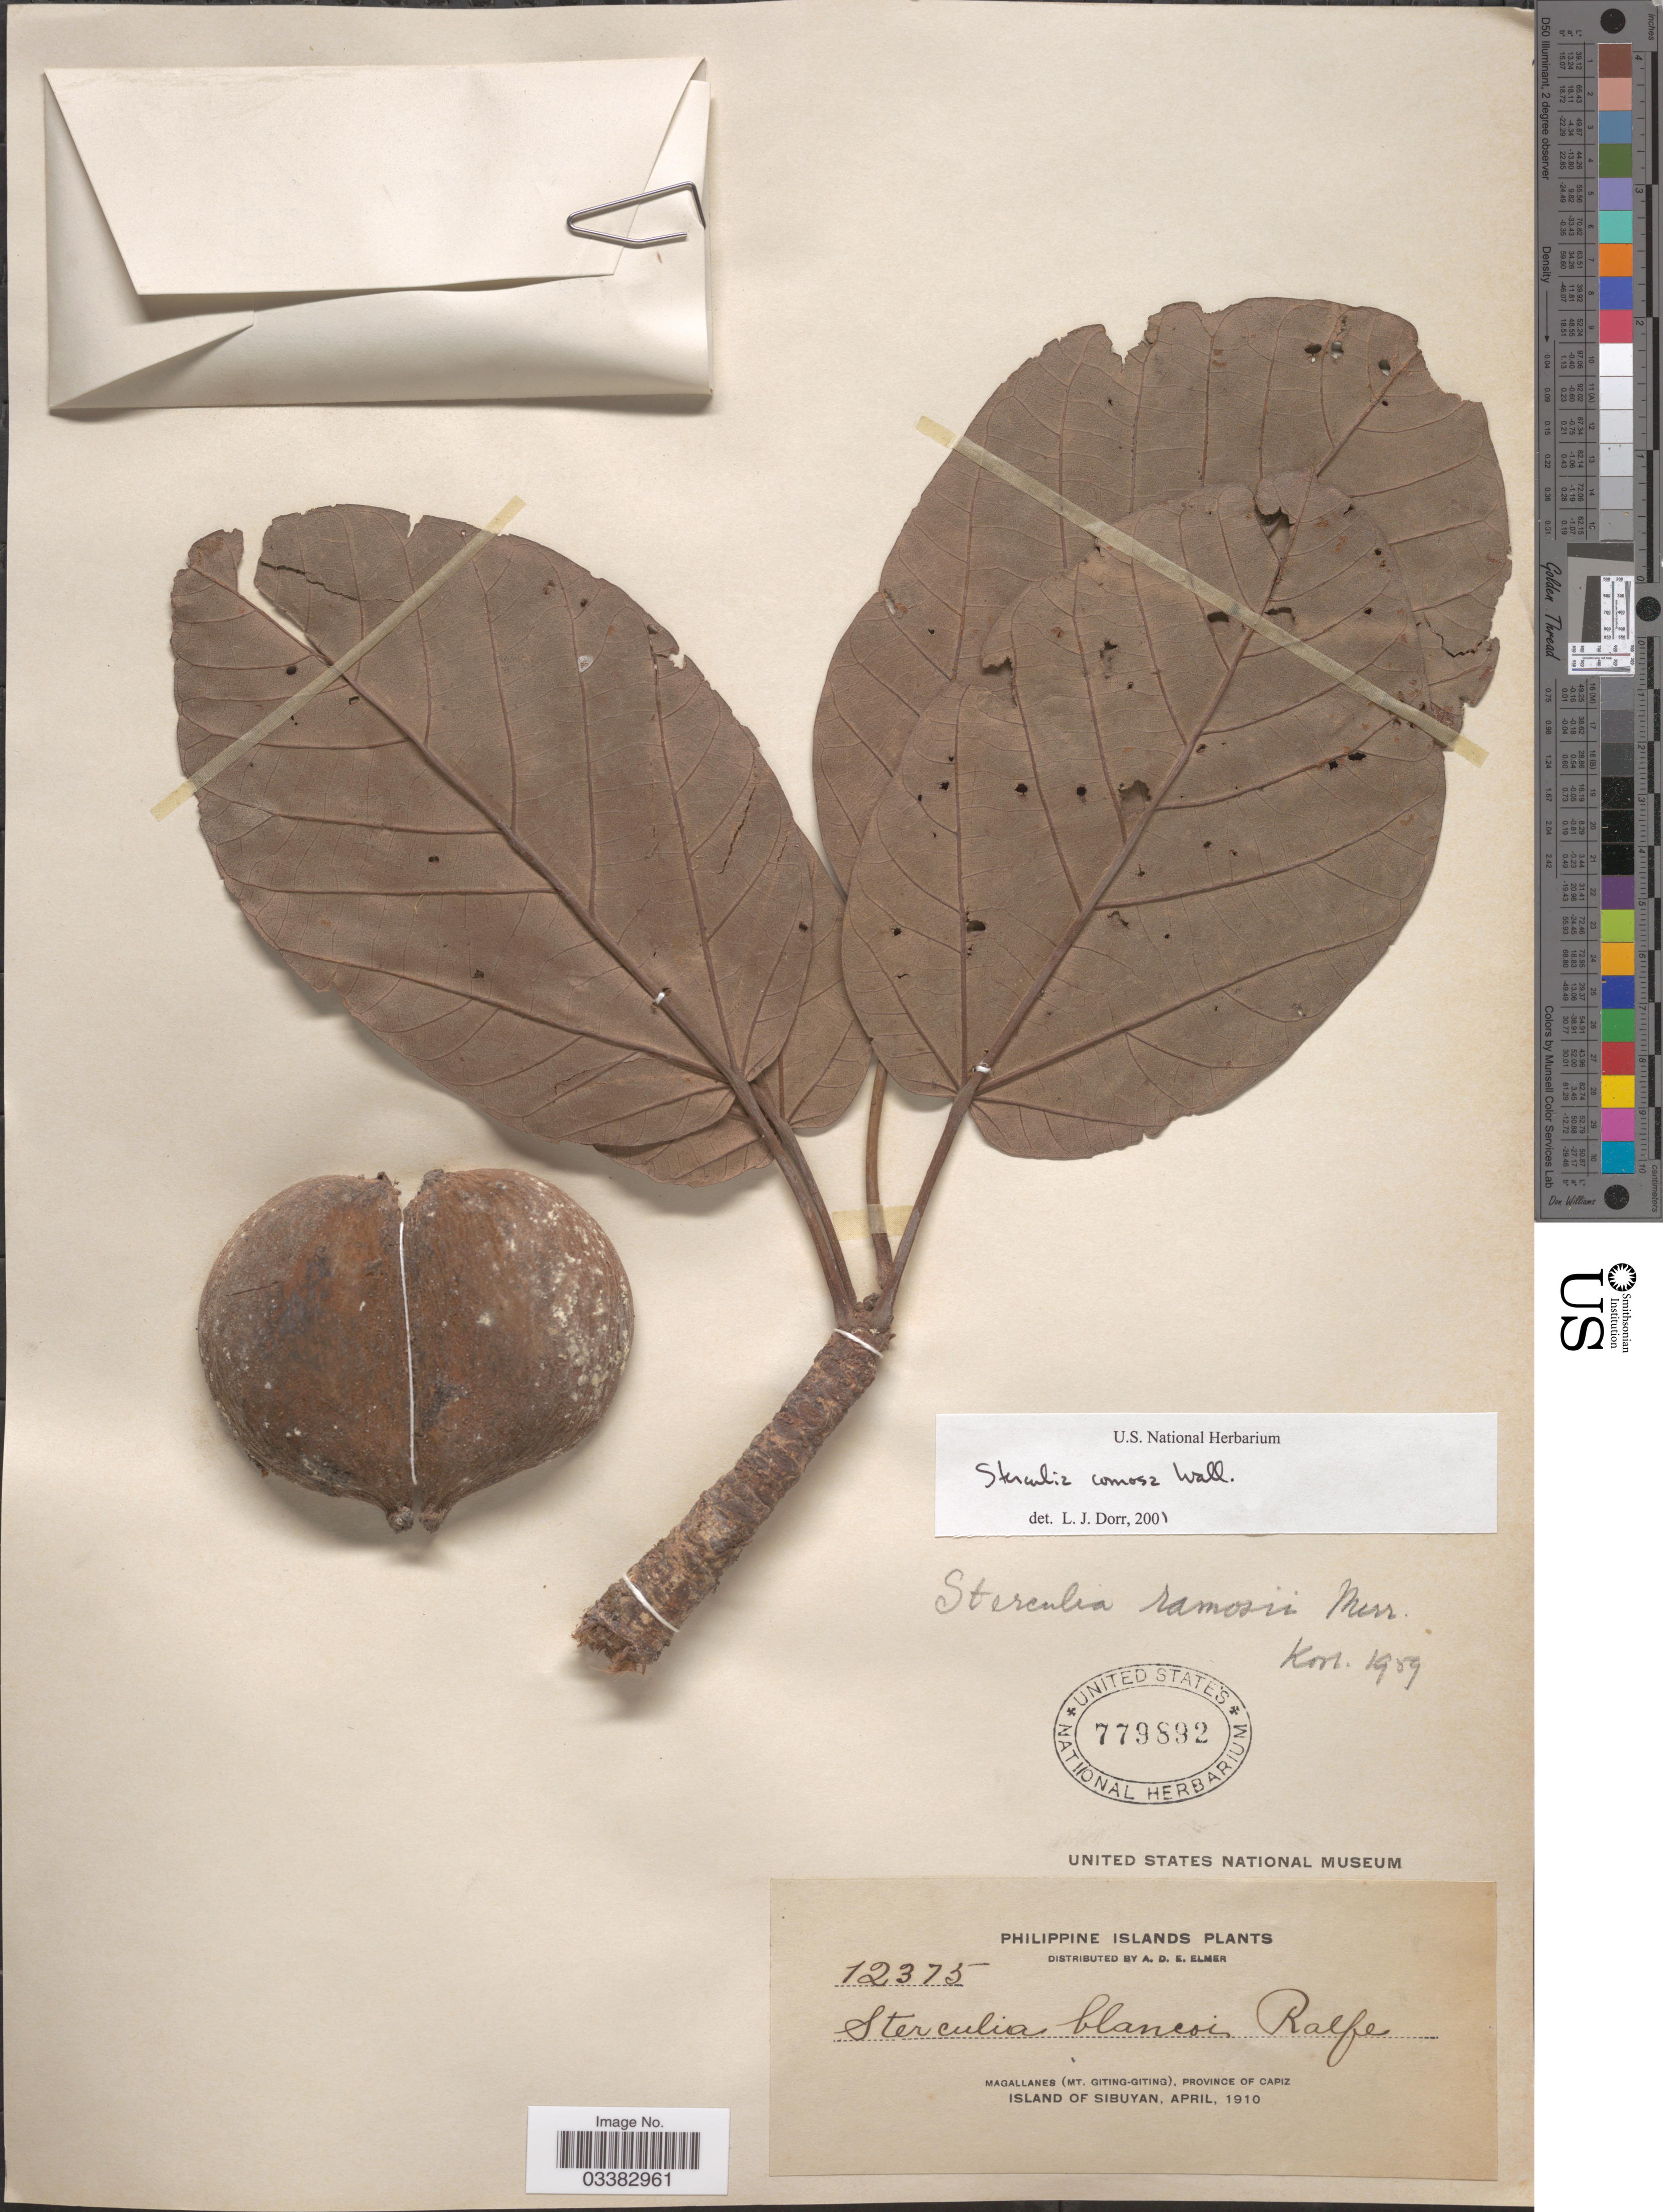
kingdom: Plantae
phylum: Tracheophyta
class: Magnoliopsida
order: Malvales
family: Malvaceae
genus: Sterculia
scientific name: Sterculia comosa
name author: Wall.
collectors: A. D. E. Elmer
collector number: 12375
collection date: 1910-04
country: Philippines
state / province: Western Visayas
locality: Philippine Islands, Magallanes (Mt. Giting-Giting), Province of Capiz, Island of Sibuyan.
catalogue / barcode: US 779892